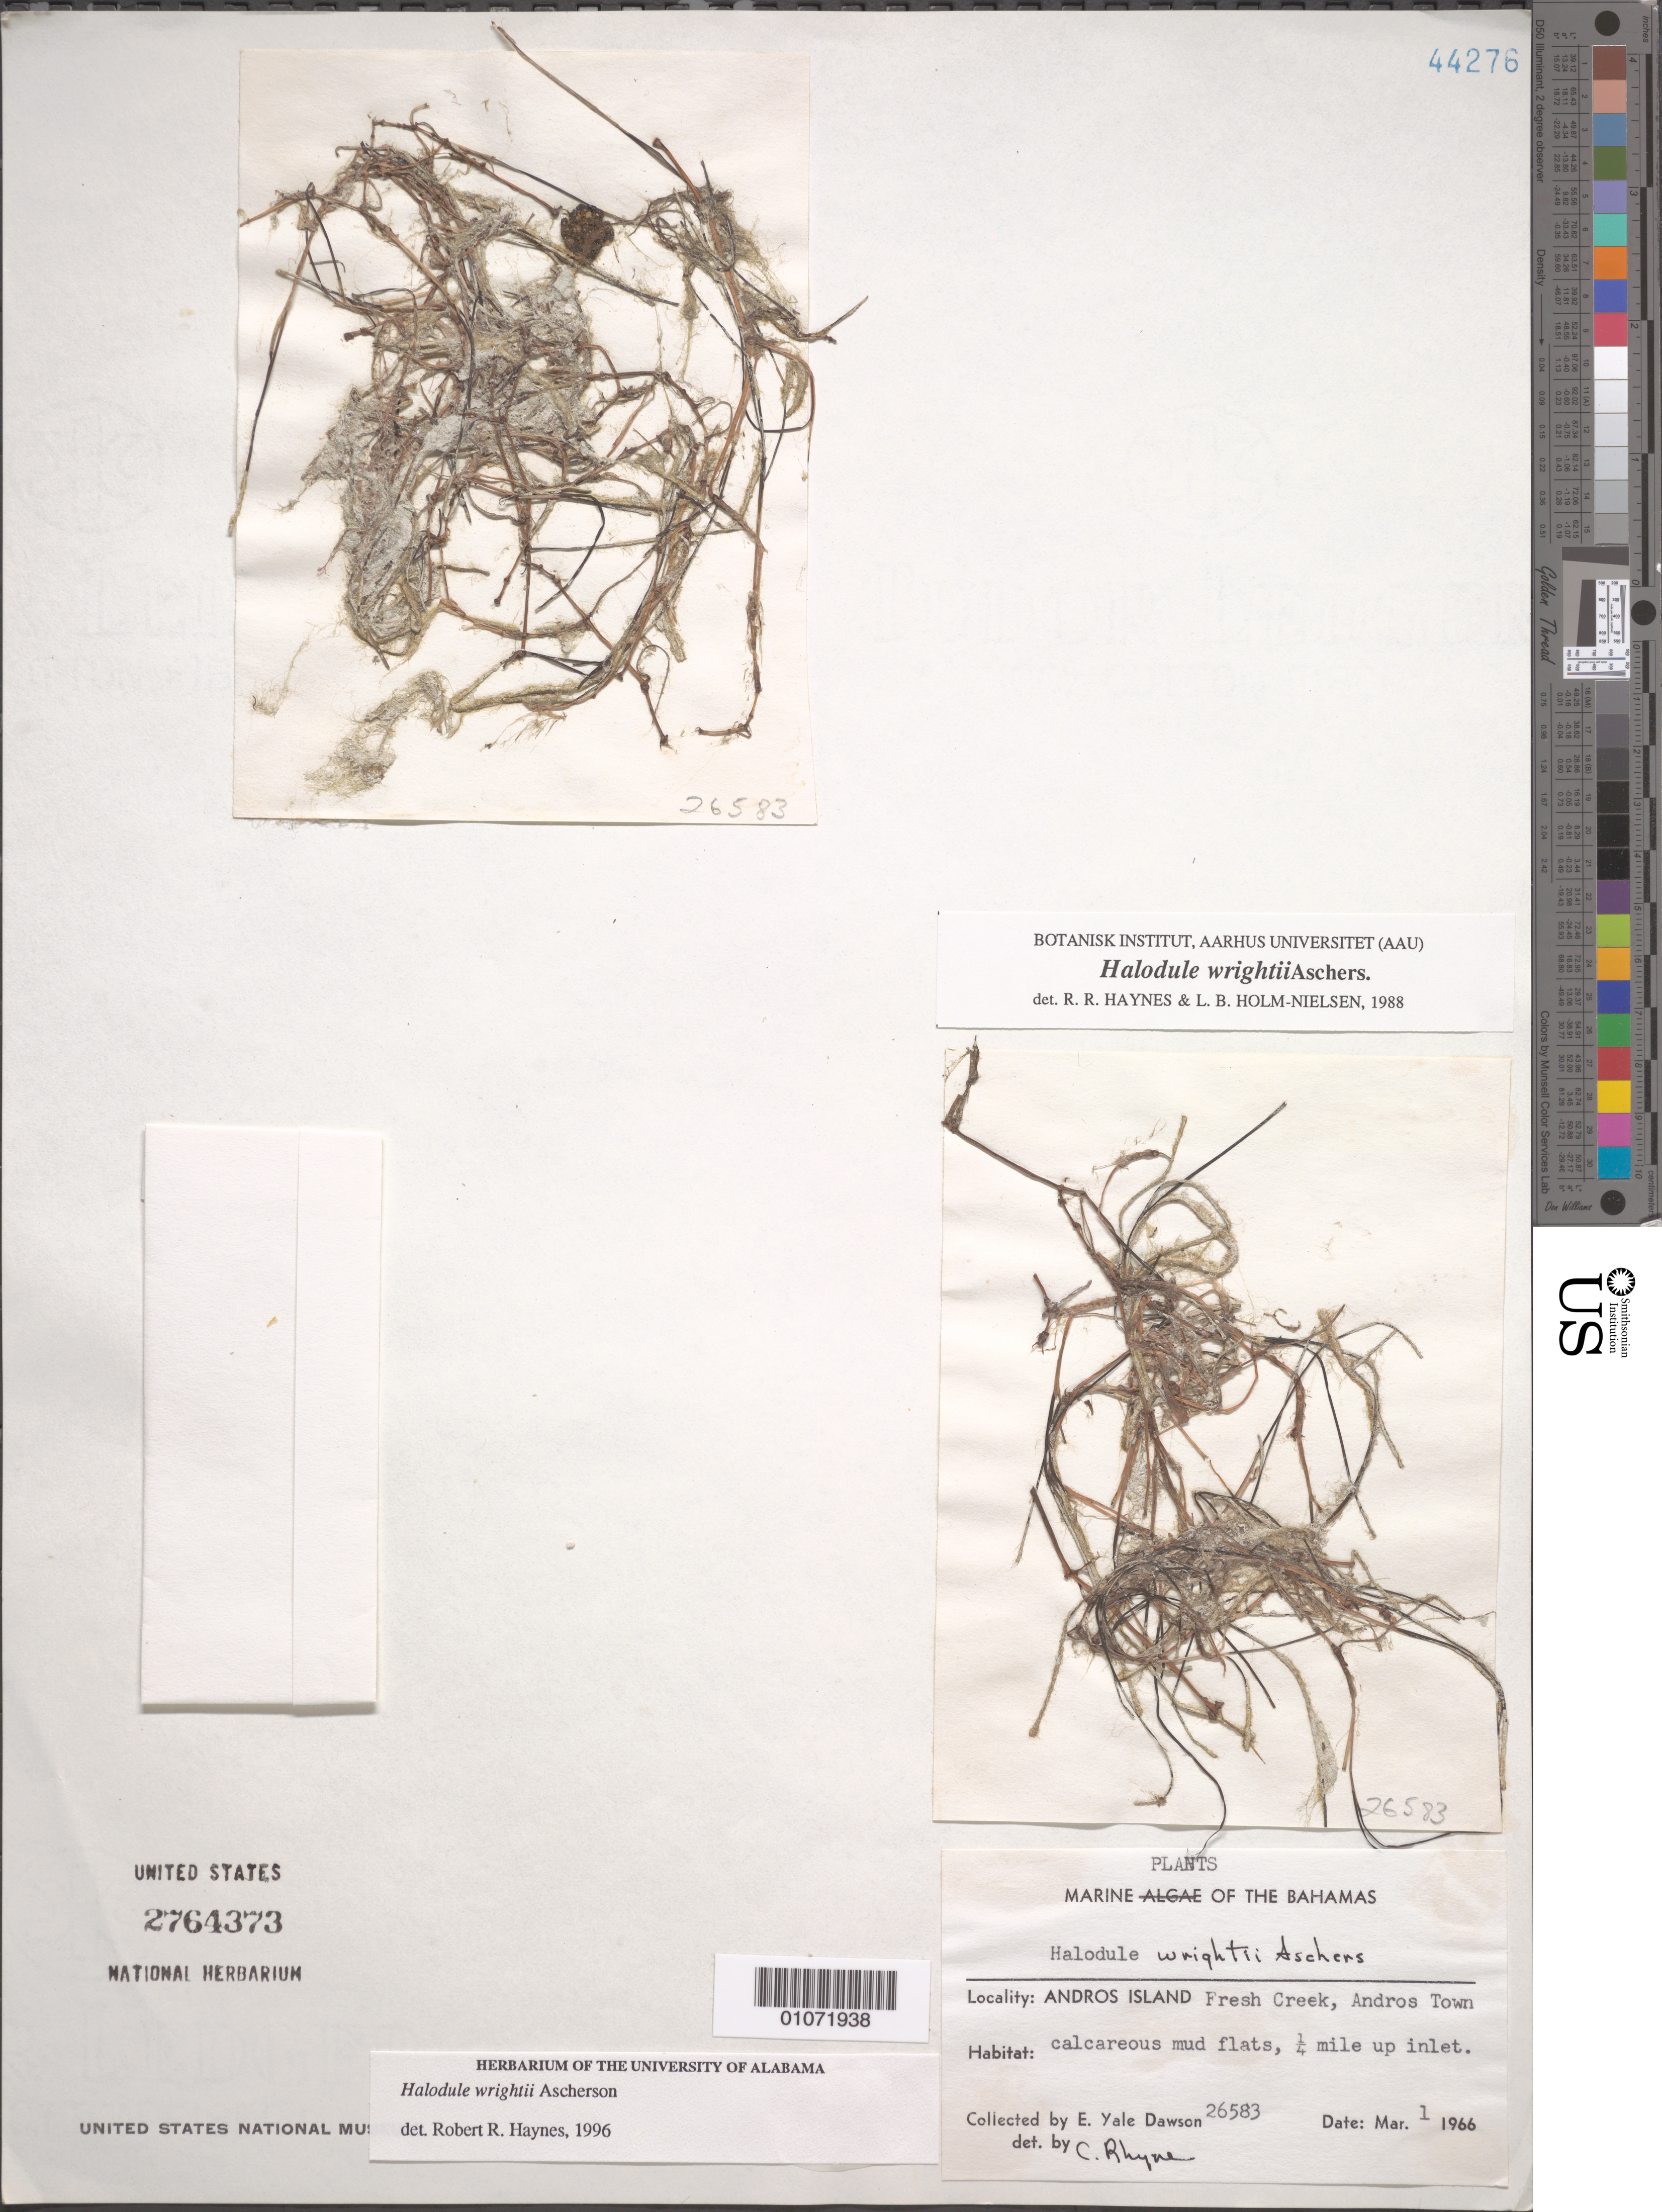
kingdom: Plantae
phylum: Tracheophyta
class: Liliopsida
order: Alismatales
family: Cymodoceaceae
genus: Halodule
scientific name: Halodule wrightii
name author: Asch.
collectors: E. Y. Dawson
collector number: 26583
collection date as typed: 01 Mar 1966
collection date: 1966-03-01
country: Bahamas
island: Andros I.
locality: Calceraous mud flats 1/4 mile up inlet.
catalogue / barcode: US 2764373